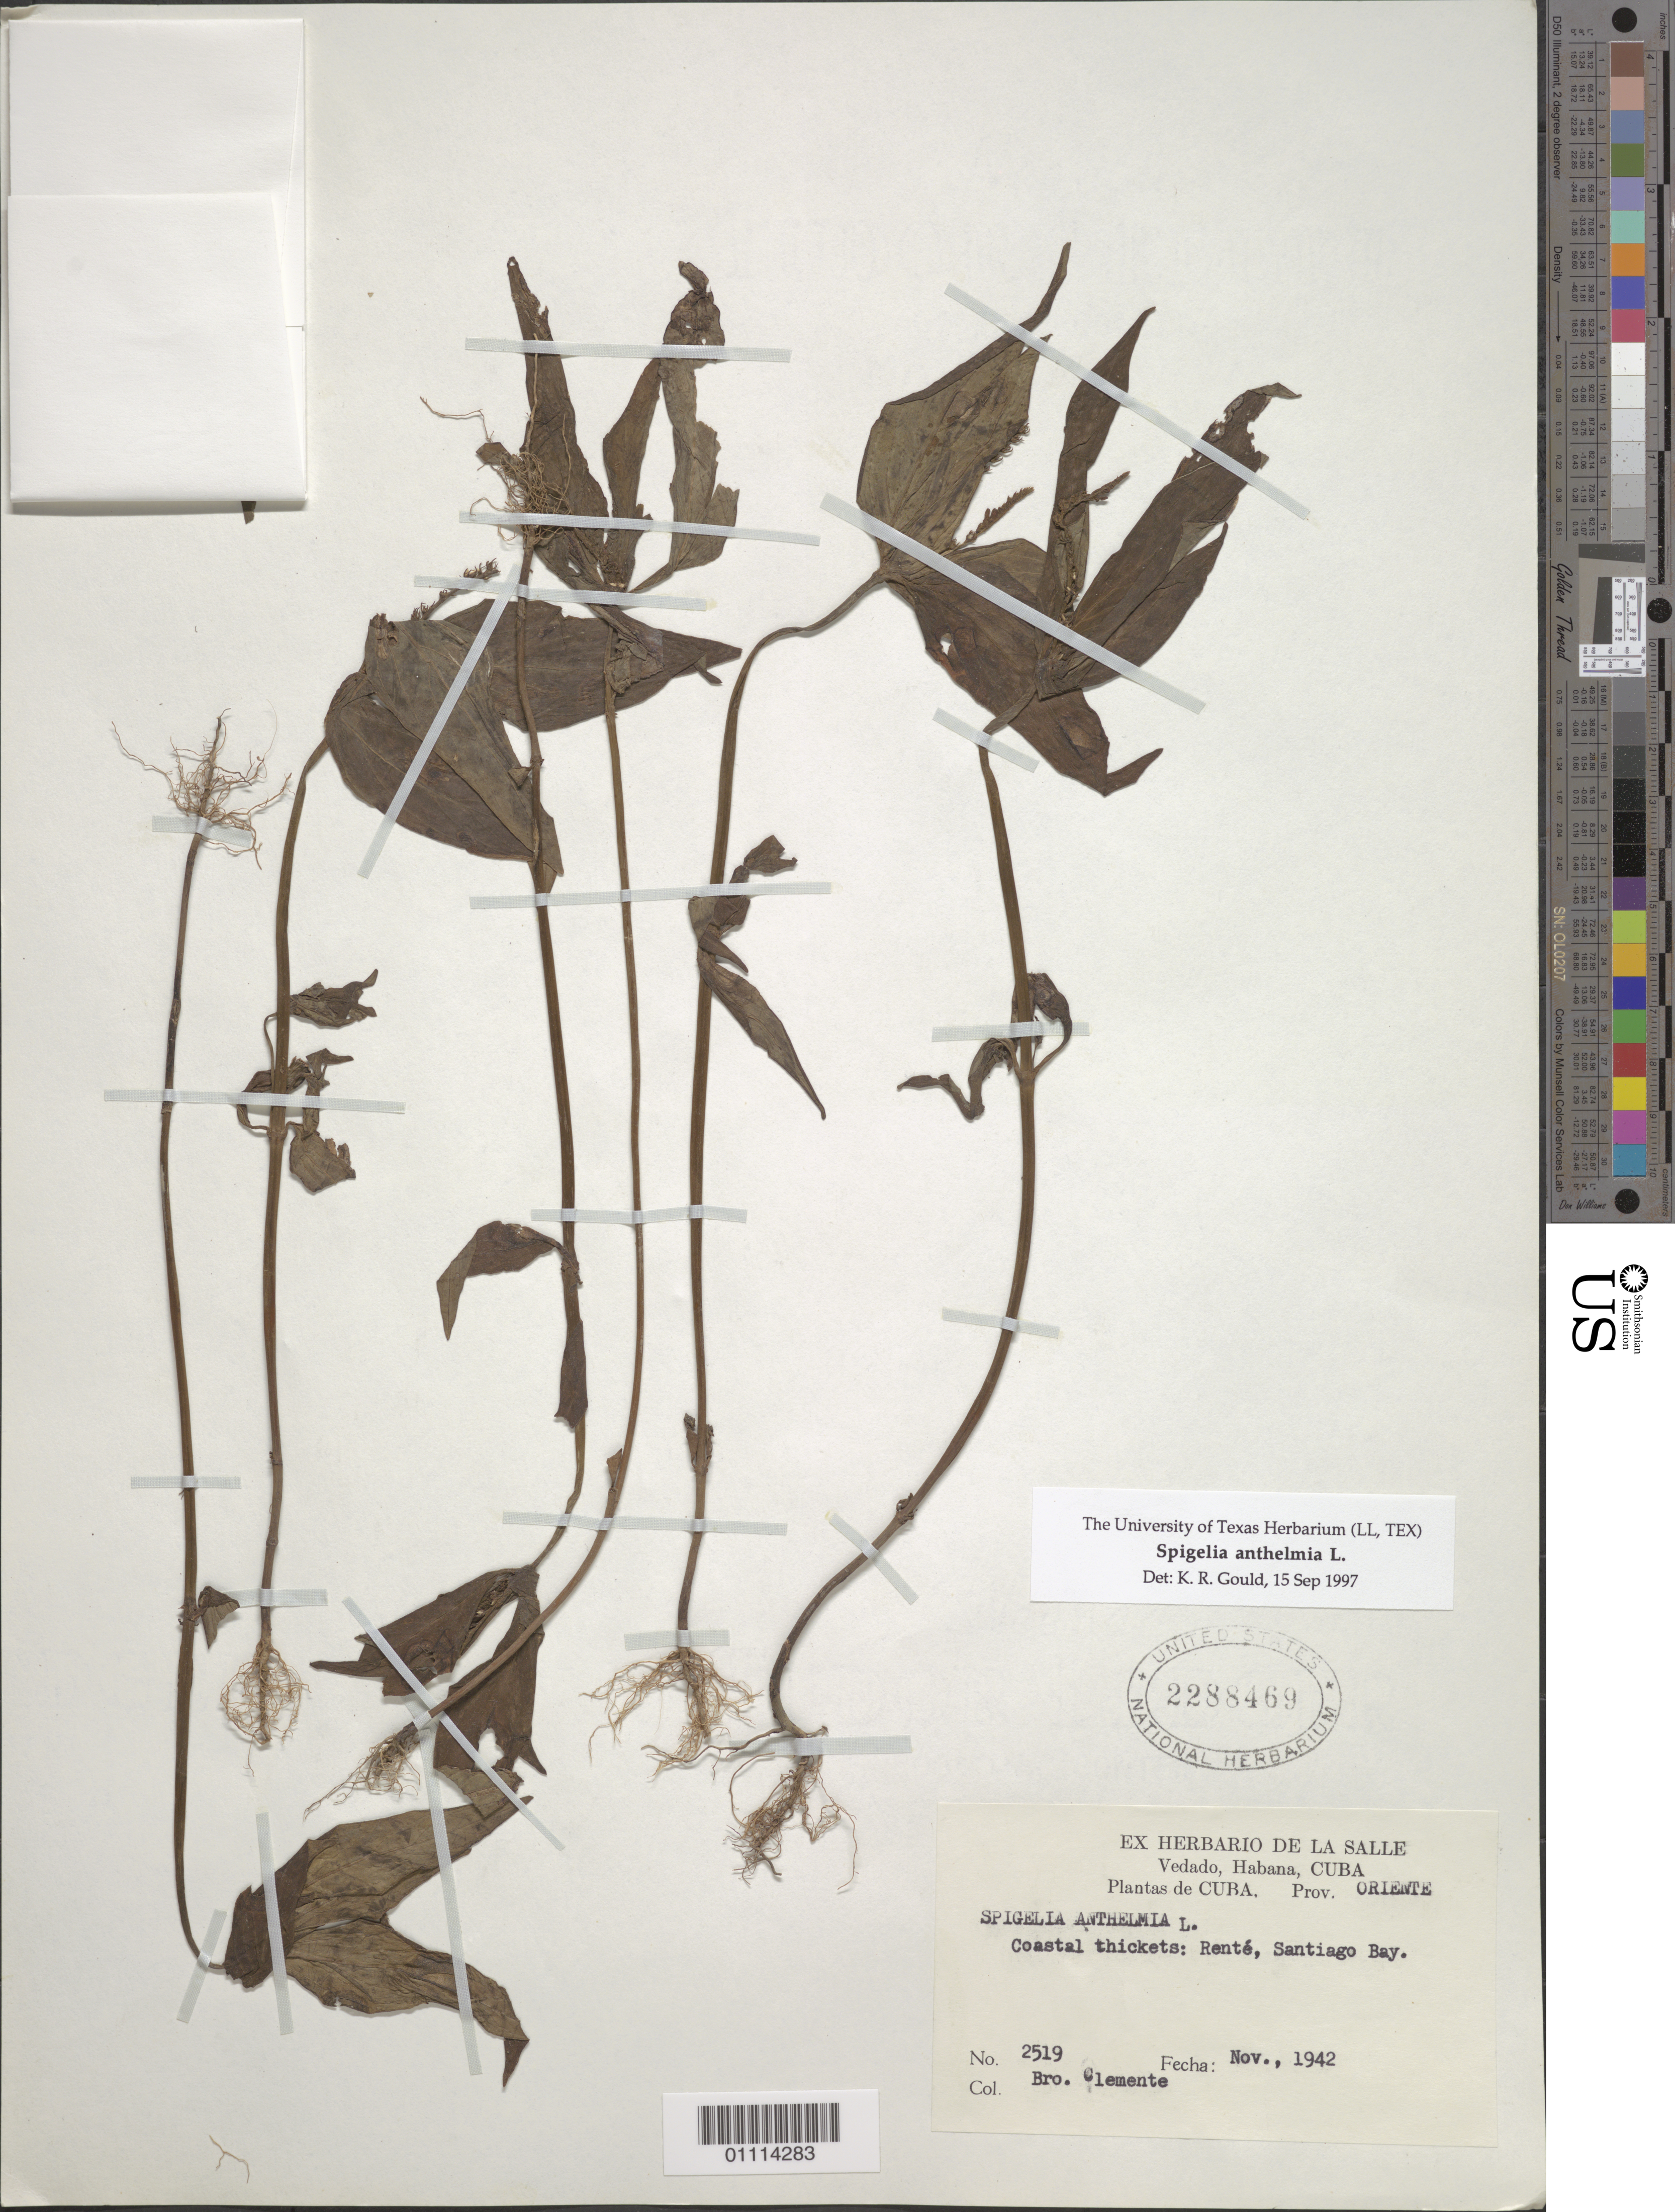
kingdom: Plantae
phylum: Tracheophyta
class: Magnoliopsida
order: Gentianales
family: Loganiaceae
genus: Spigelia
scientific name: Spigelia anthelmia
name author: L.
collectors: B. Clement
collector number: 2519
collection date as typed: Nov 1942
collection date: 1942-11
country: Cuba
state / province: Santiago de Cuba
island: Cuba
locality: Coastal thickets: Rente, Santiago Bay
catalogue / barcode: US 2288469